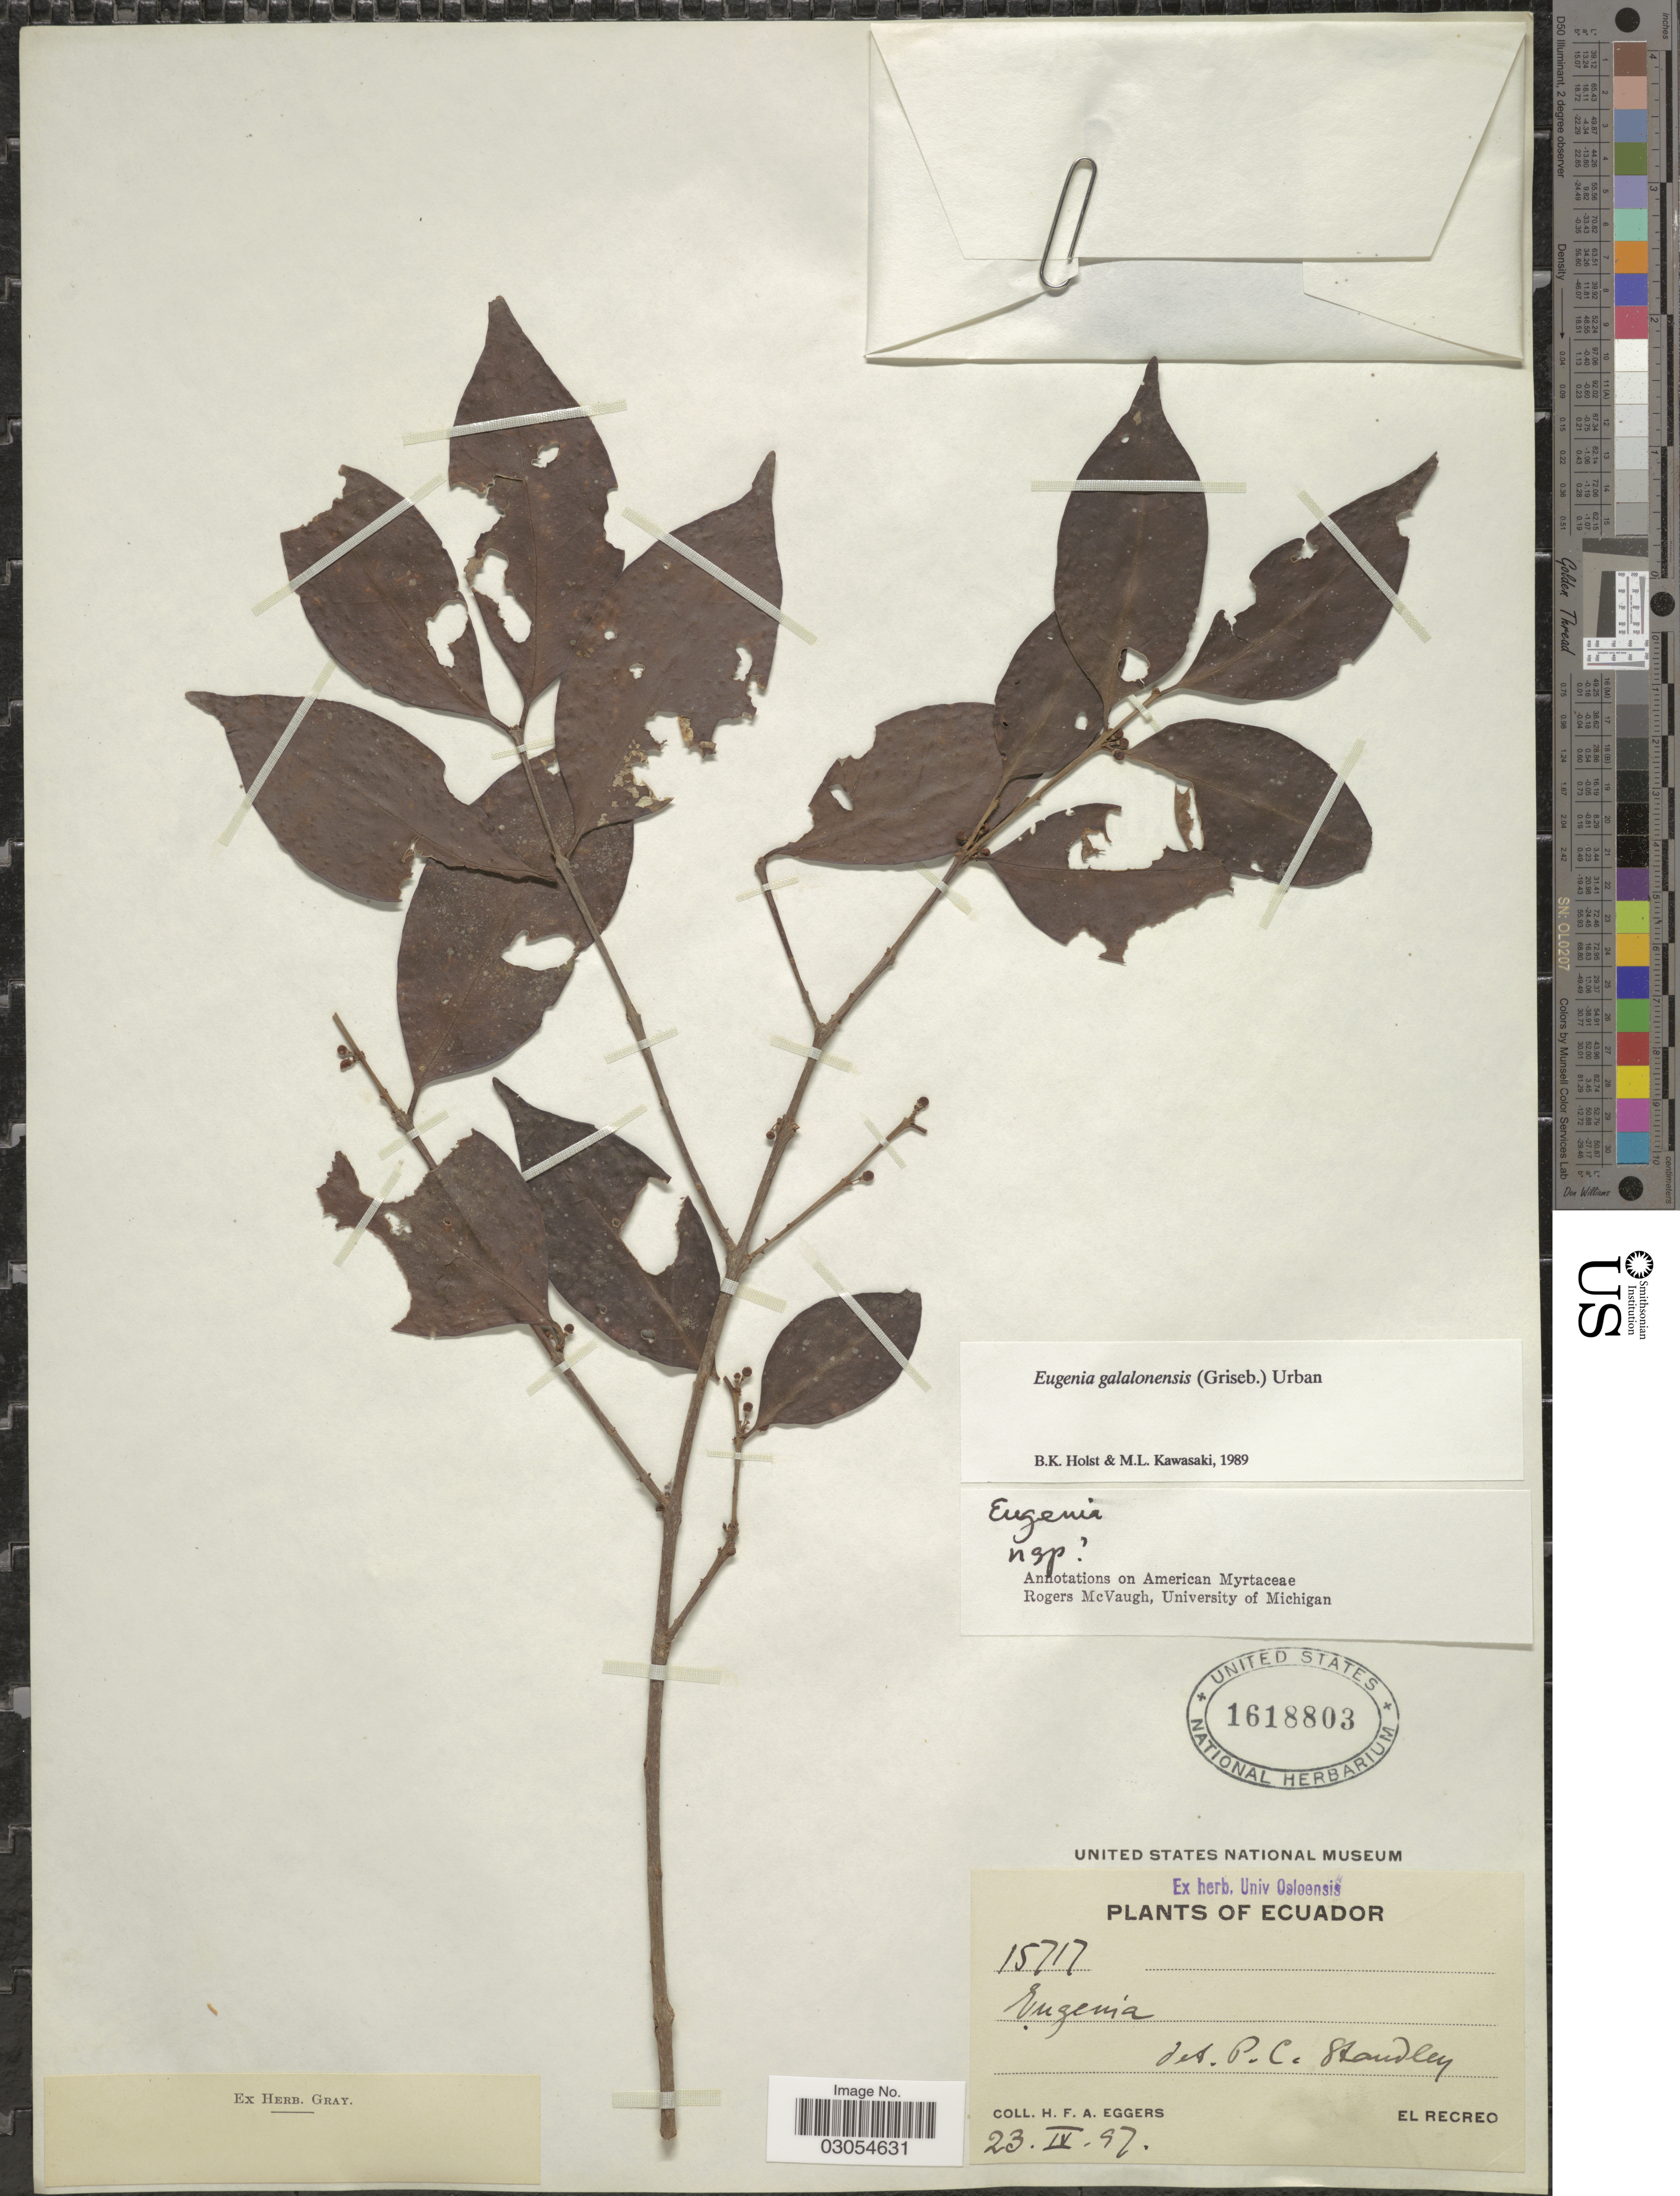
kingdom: Plantae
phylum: Tracheophyta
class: Magnoliopsida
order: Myrtales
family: Myrtaceae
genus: Eugenia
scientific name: Eugenia galalonensis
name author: (Griseb.) Krug & Urb.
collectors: H. Eggers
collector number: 15717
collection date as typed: Transcribed d/m/y: 23/4/97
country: Ecuador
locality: El Recreo.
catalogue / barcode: US 1618803